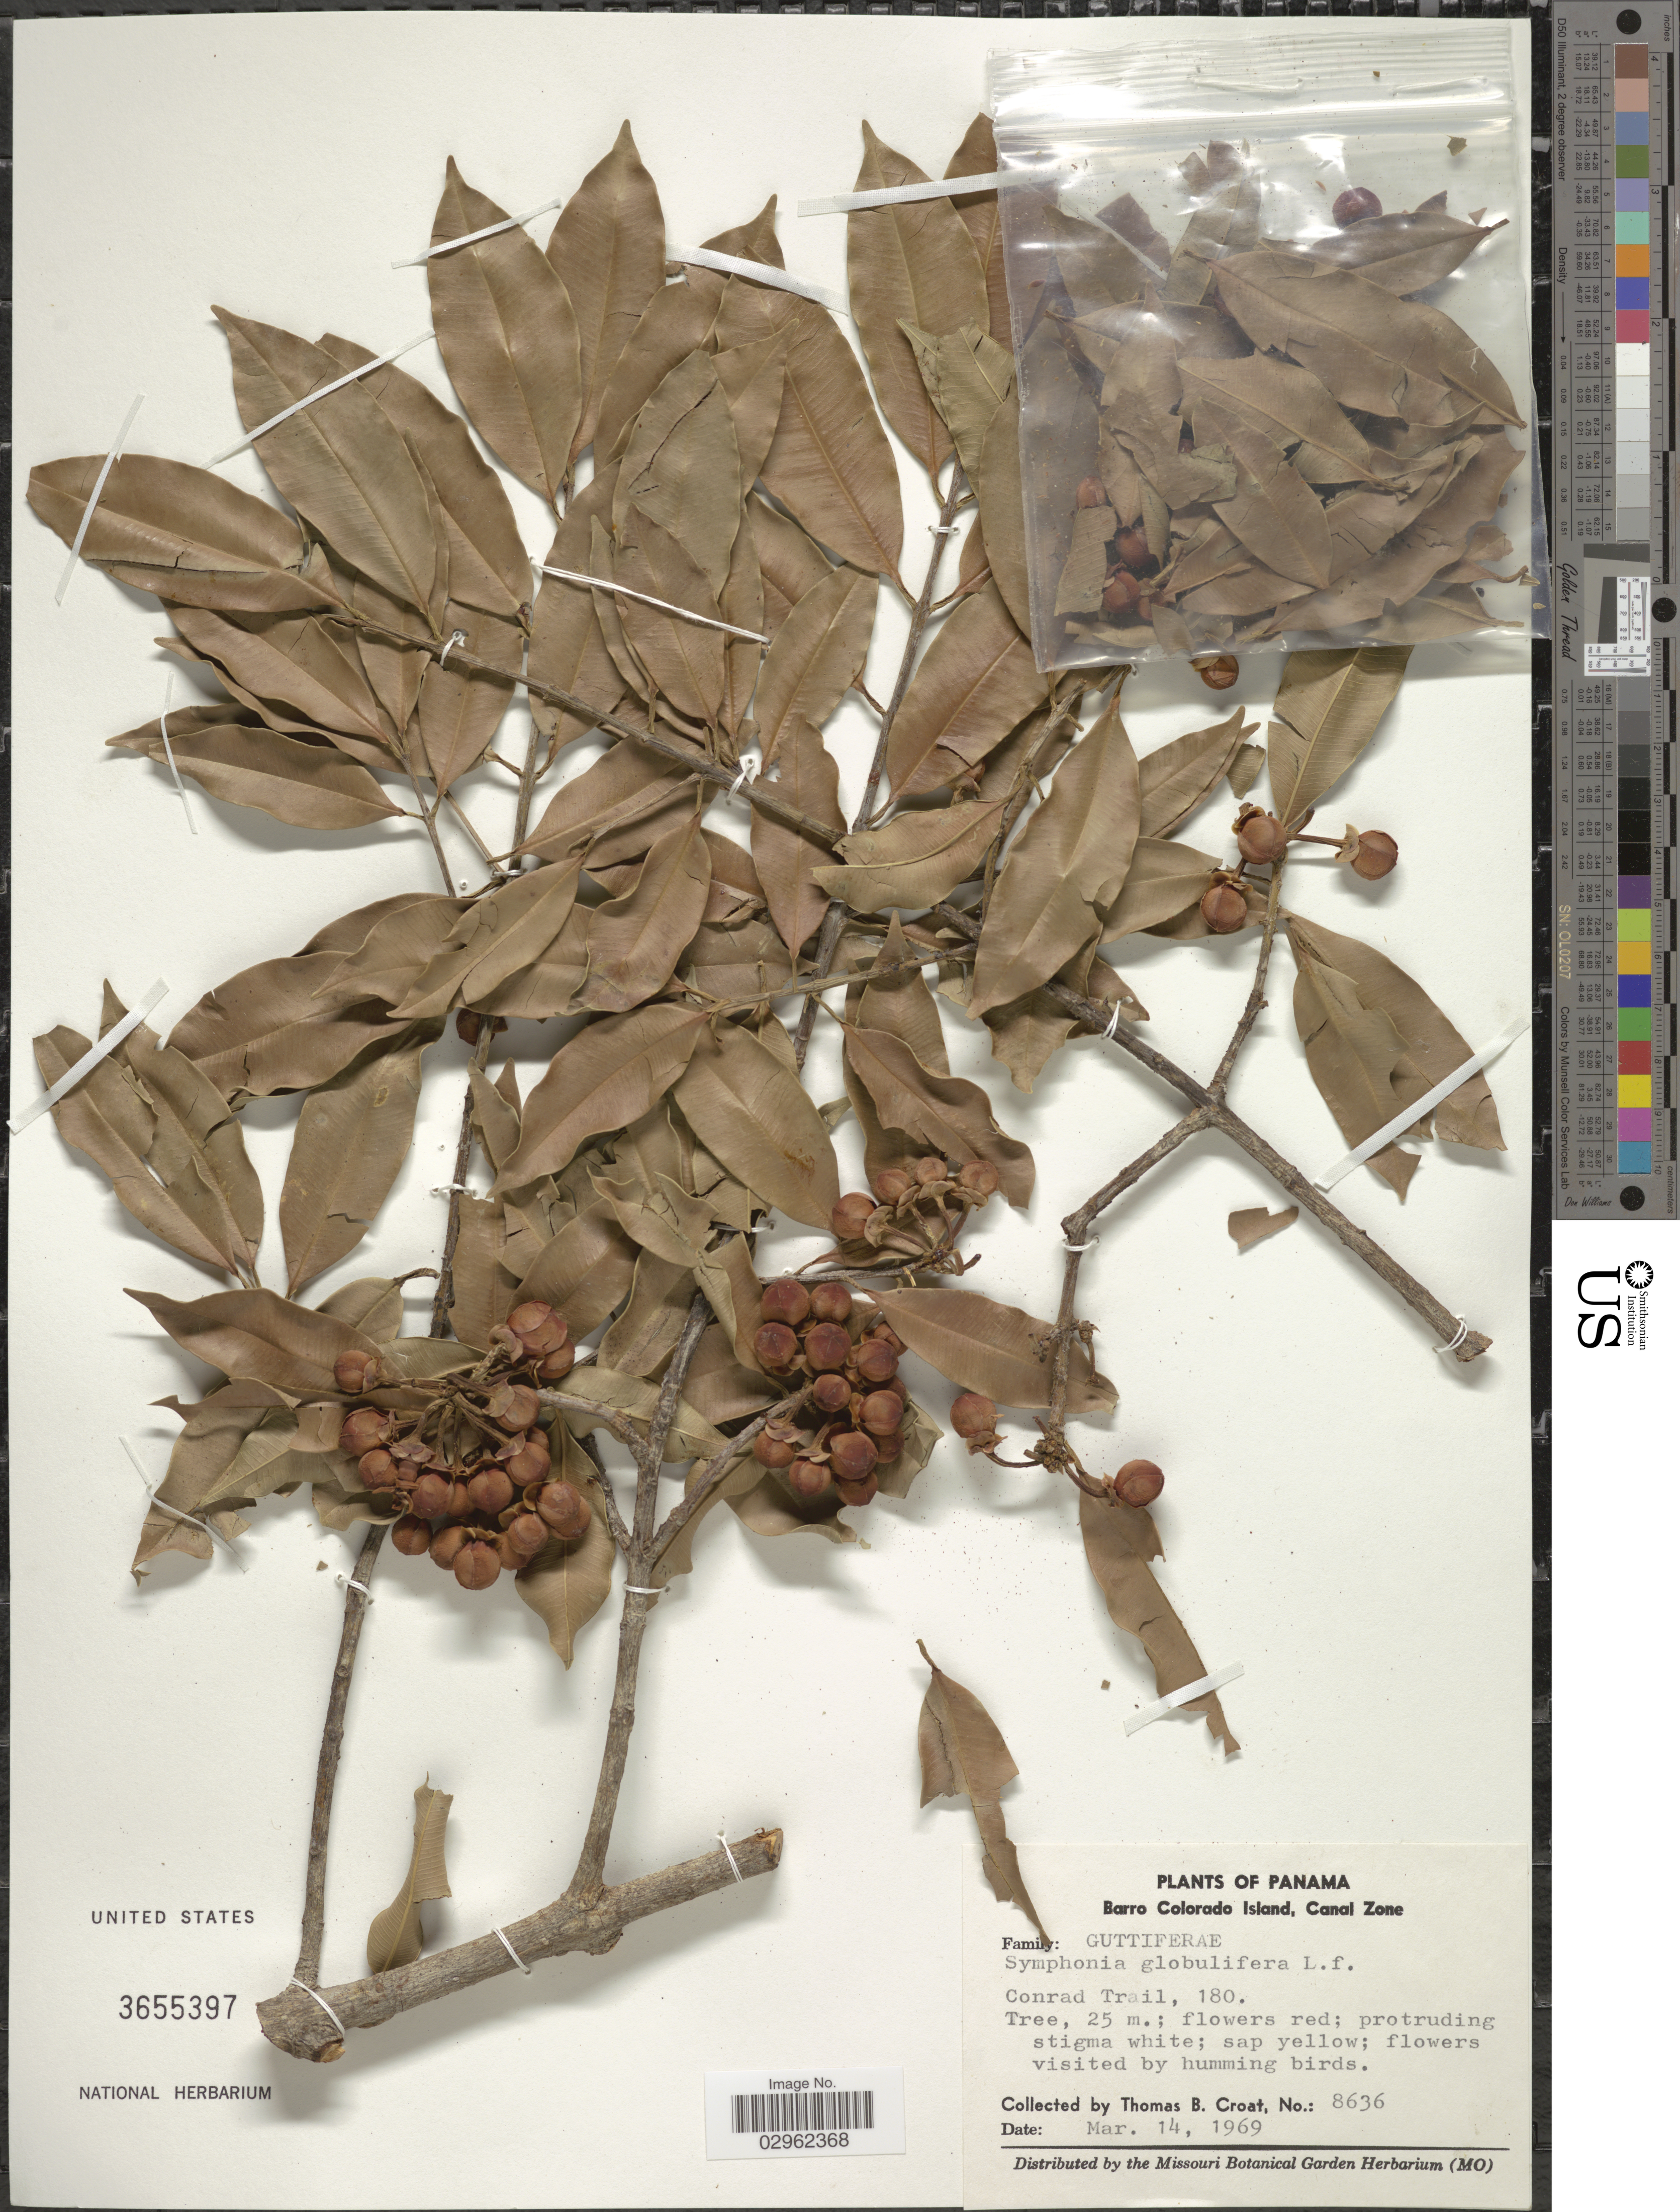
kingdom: Plantae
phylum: Tracheophyta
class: Magnoliopsida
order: Malpighiales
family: Clusiaceae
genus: Symphonia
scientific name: Symphonia globulifera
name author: L. f.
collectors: T. B. Croat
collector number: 8636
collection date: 1969-03-14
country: Panama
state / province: Panamá Oeste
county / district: Canal Zone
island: Barro Colorado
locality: Barro Colorado Island, Canal Zone. Conrad Trail, 180.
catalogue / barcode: US 3655397